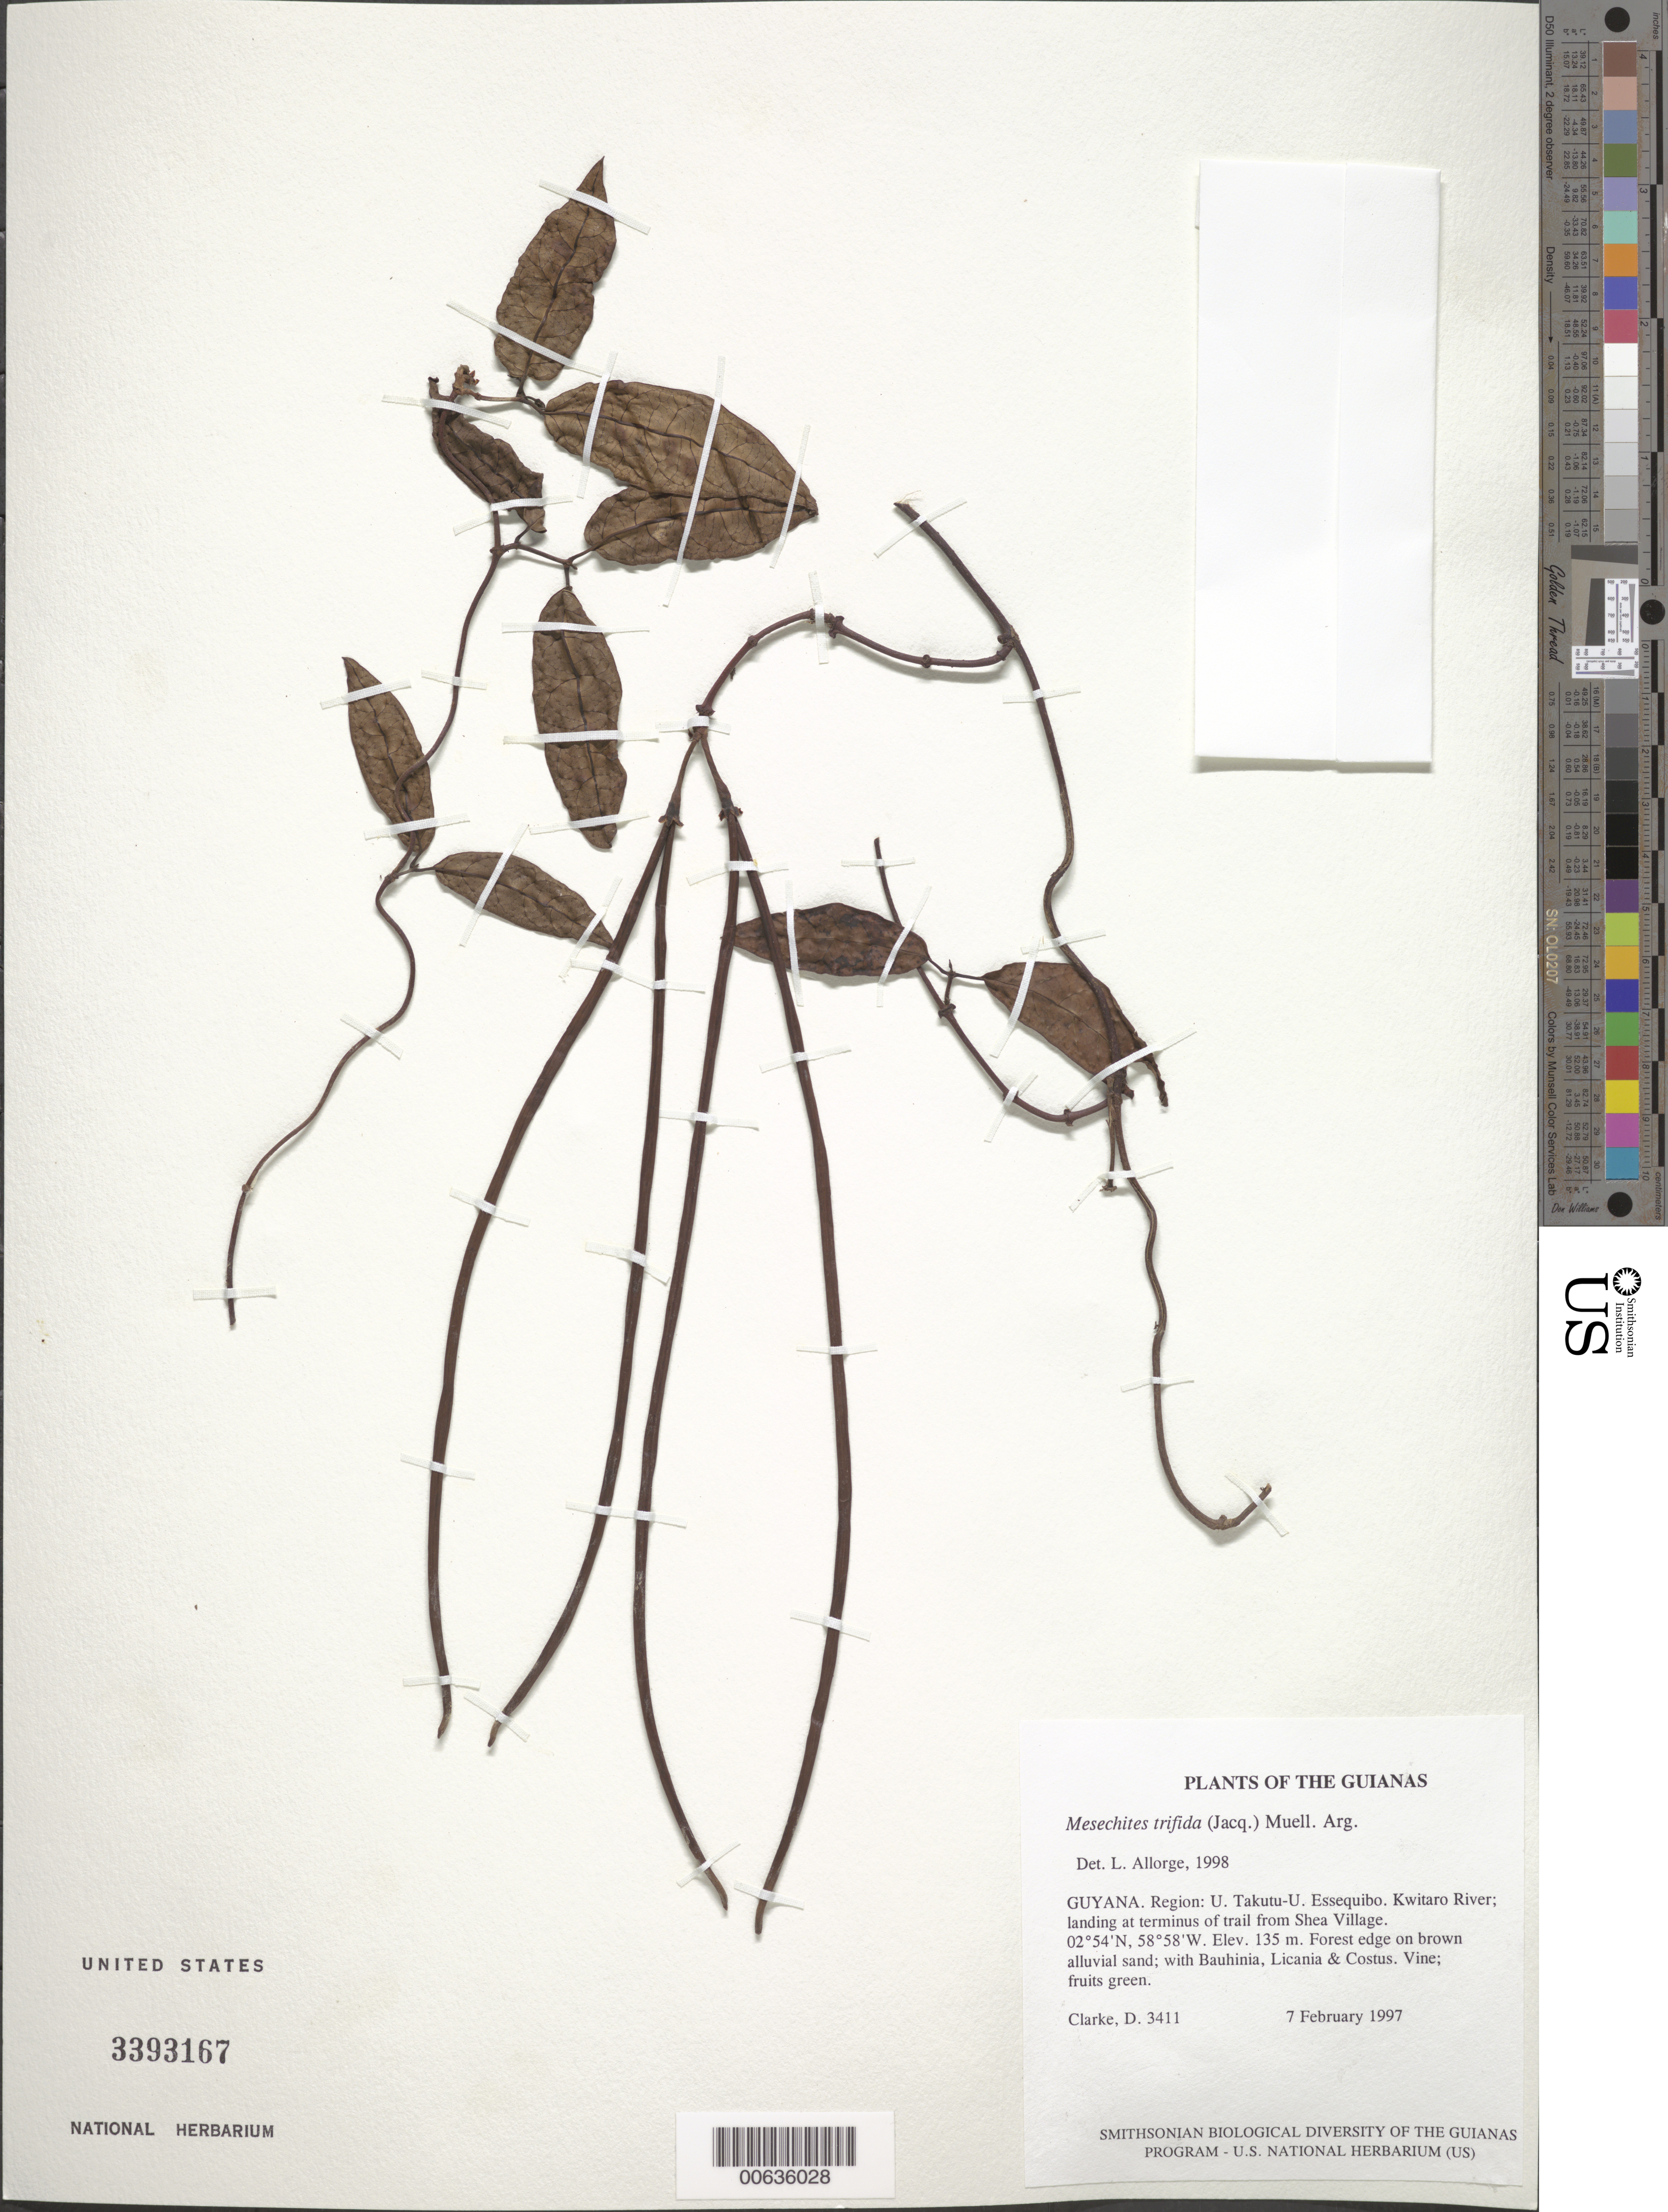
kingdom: Plantae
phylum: Tracheophyta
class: Magnoliopsida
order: Gentianales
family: Apocynaceae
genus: Mesechites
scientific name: Mesechites trifidus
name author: (Jacq.) Müll. Arg.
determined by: Allorge, L.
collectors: H. D. Clarke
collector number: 3411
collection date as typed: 7 February 1997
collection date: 1997-02-07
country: Guyana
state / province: U. Takutu-U. Essequibo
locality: Kwitaro River; landing at terminus of trail from Shea Village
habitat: Forest edge on brown alluvial sand; with Bauhinia, Licania & Costus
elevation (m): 135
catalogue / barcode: US 3393167